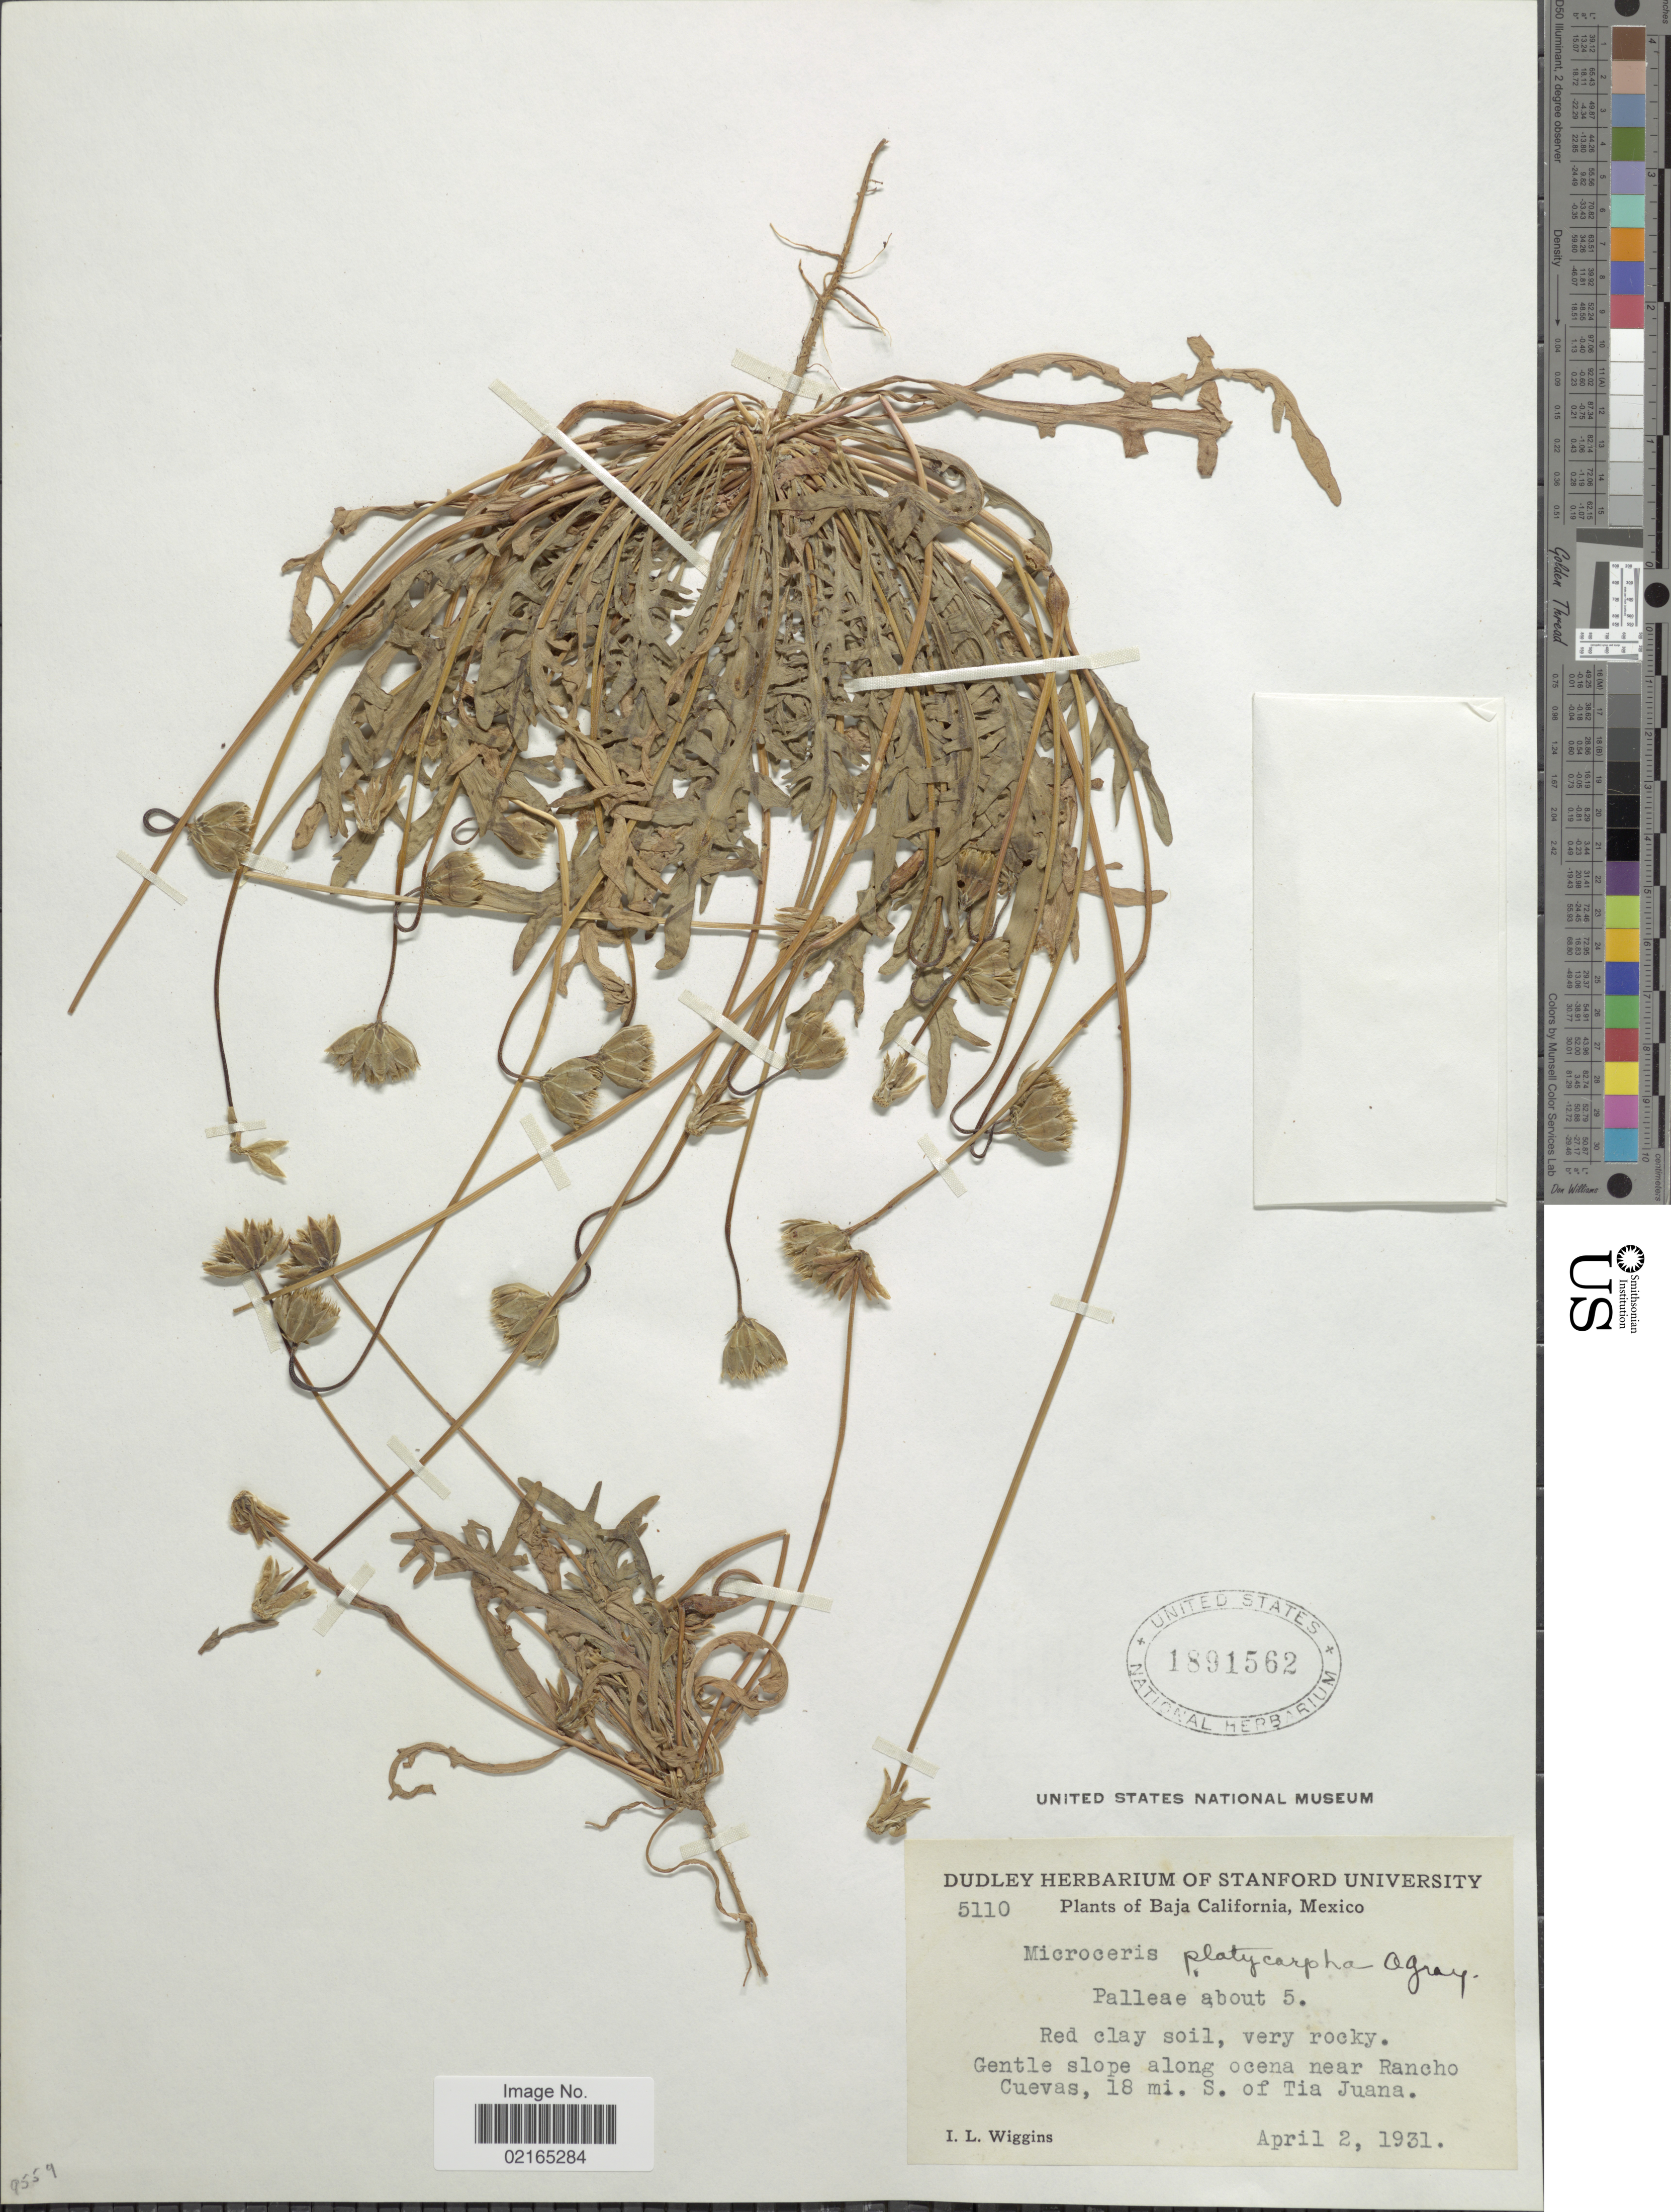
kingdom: Plantae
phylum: Tracheophyta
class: Magnoliopsida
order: Asterales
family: Asteraceae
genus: Microseris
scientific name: Microseris douglasii subsp. platycarpha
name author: (A. Gray) K.L. Chambers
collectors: I. L. Wiggins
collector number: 55110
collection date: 1931-03-02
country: Mexico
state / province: Baja California Norte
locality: Gentle slope along oceana near Rancho Cuevas, 18 mi. S. of Tia Juana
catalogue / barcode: US 1891562